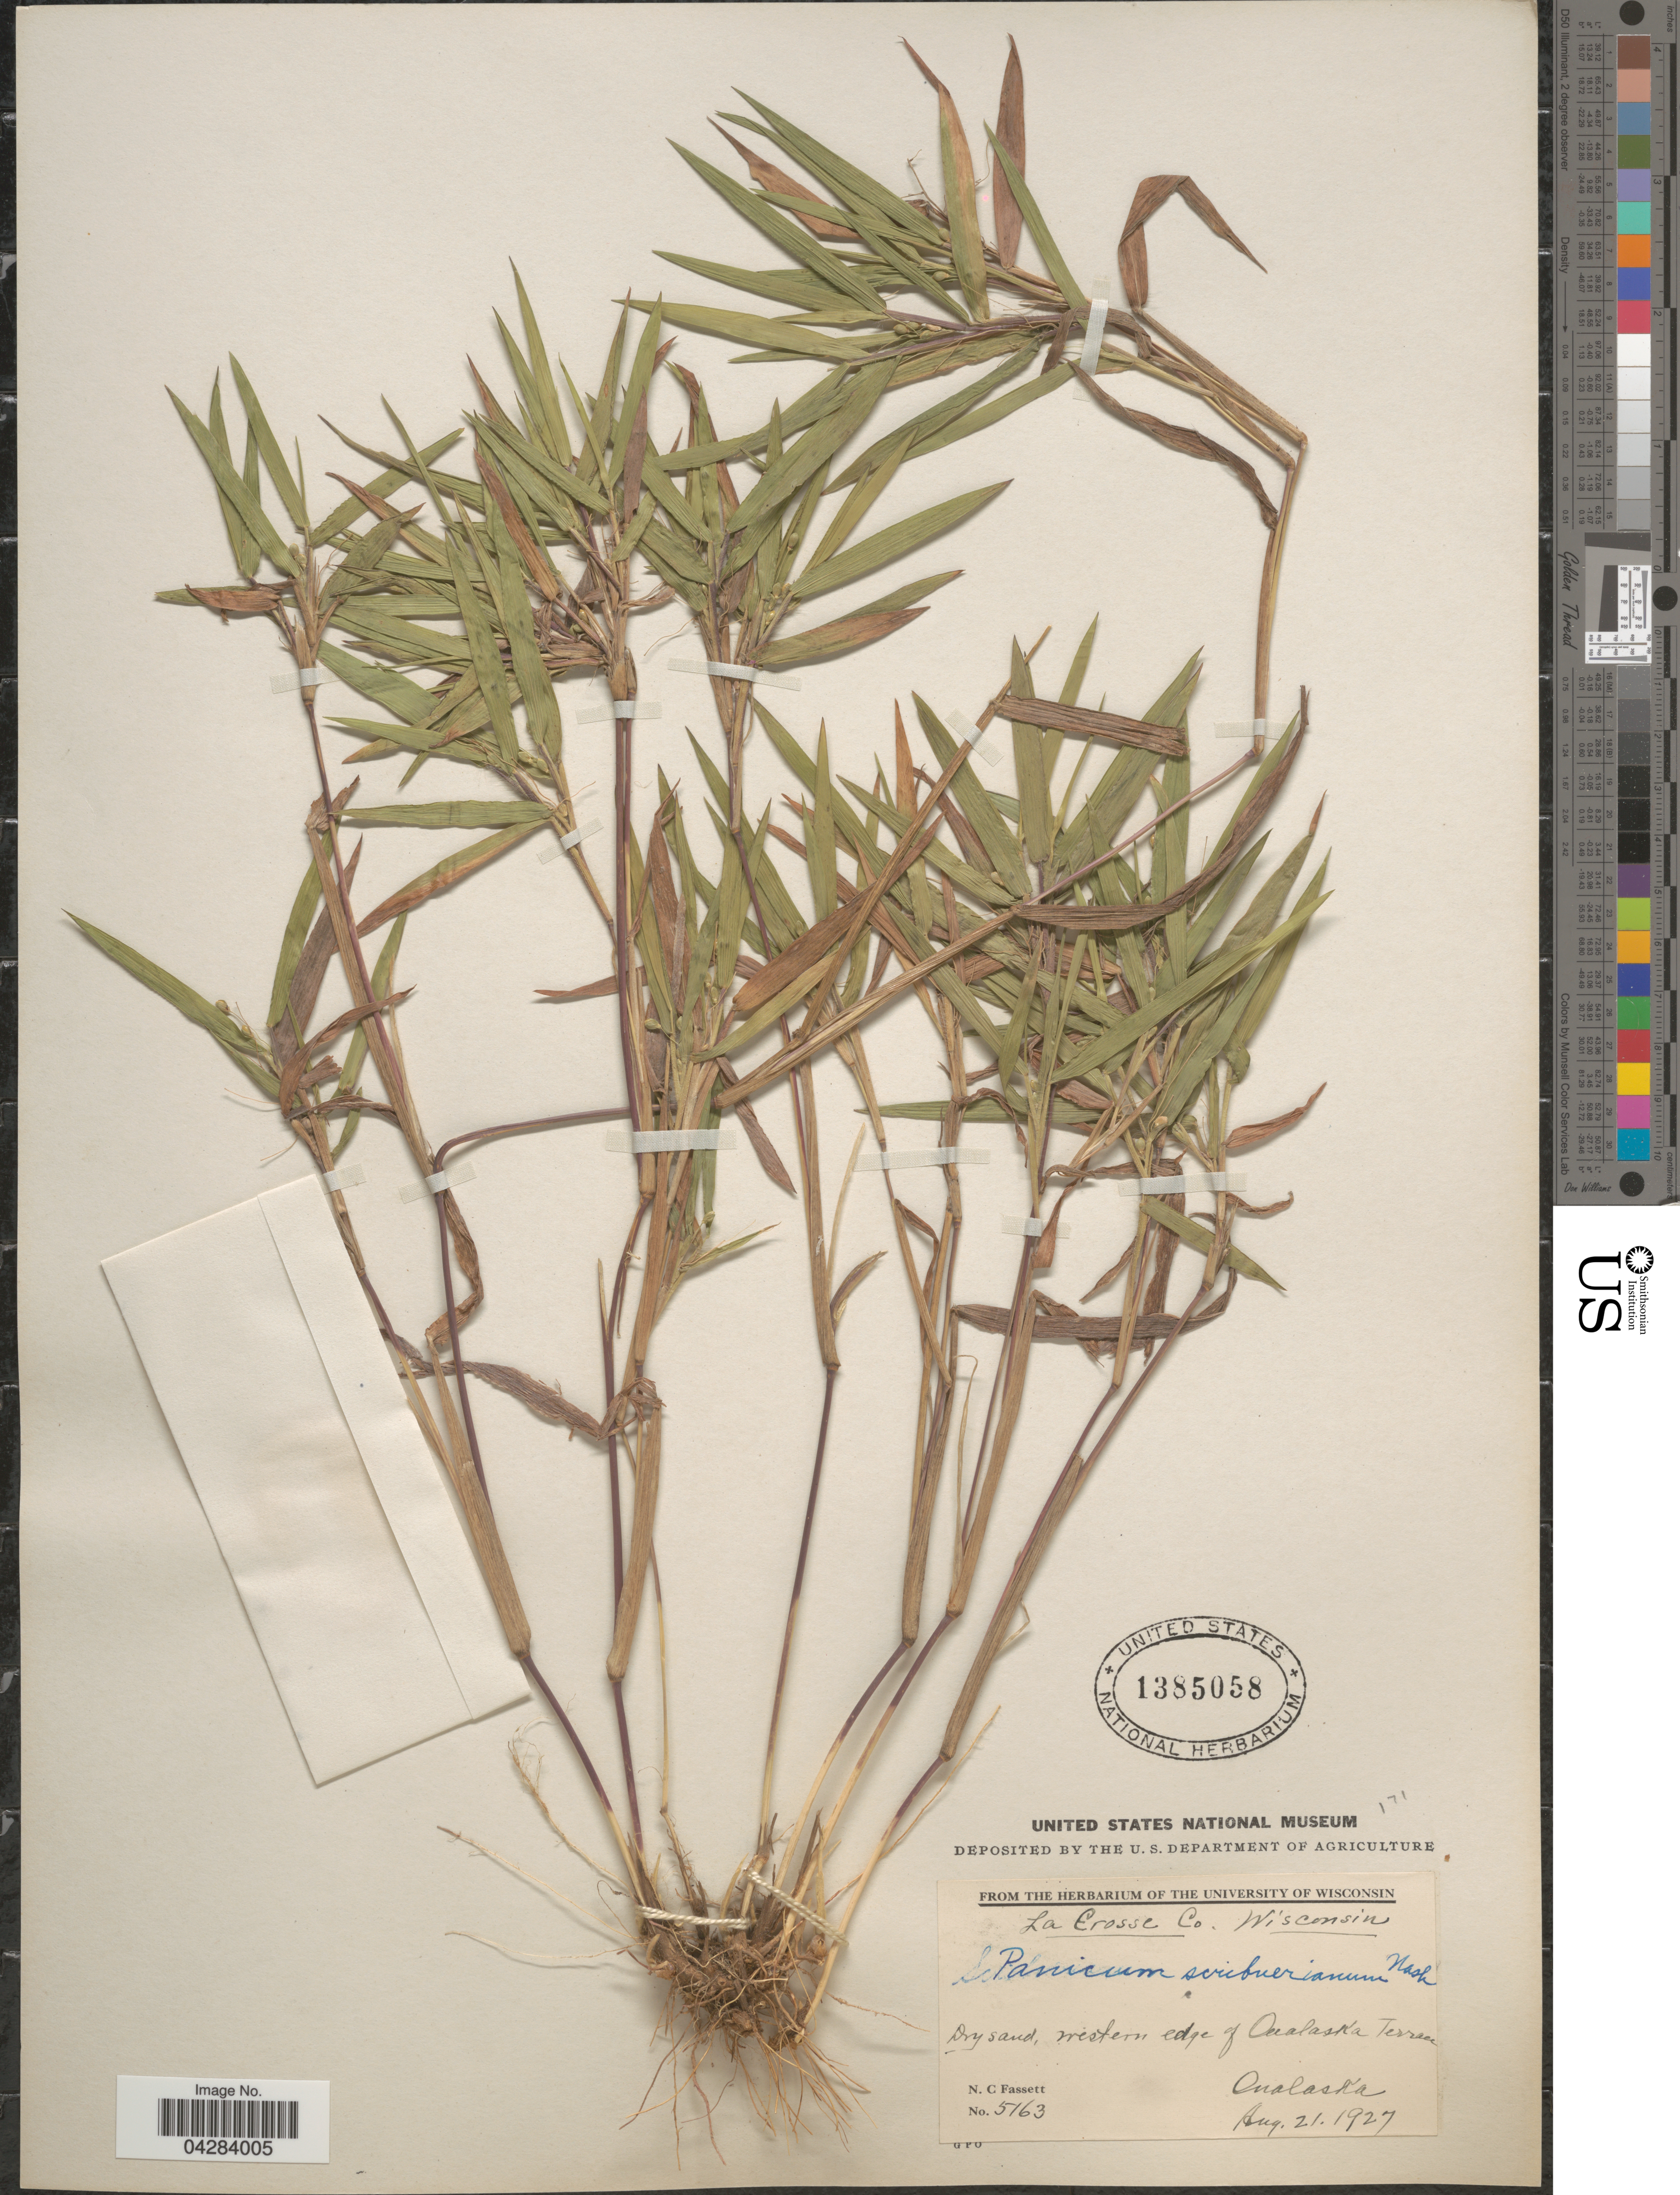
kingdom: Plantae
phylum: Tracheophyta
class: Liliopsida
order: Poales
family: Poaceae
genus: Dichanthelium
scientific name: Dichanthelium oligosanthes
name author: (Schult.) Gould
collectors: N. C. Fassett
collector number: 5163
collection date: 1927-08-21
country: United States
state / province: Wisconsin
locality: La Crosse Co. Dry sand, western edge of Onalaska Terrace. Onalaska.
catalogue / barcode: US 1385058